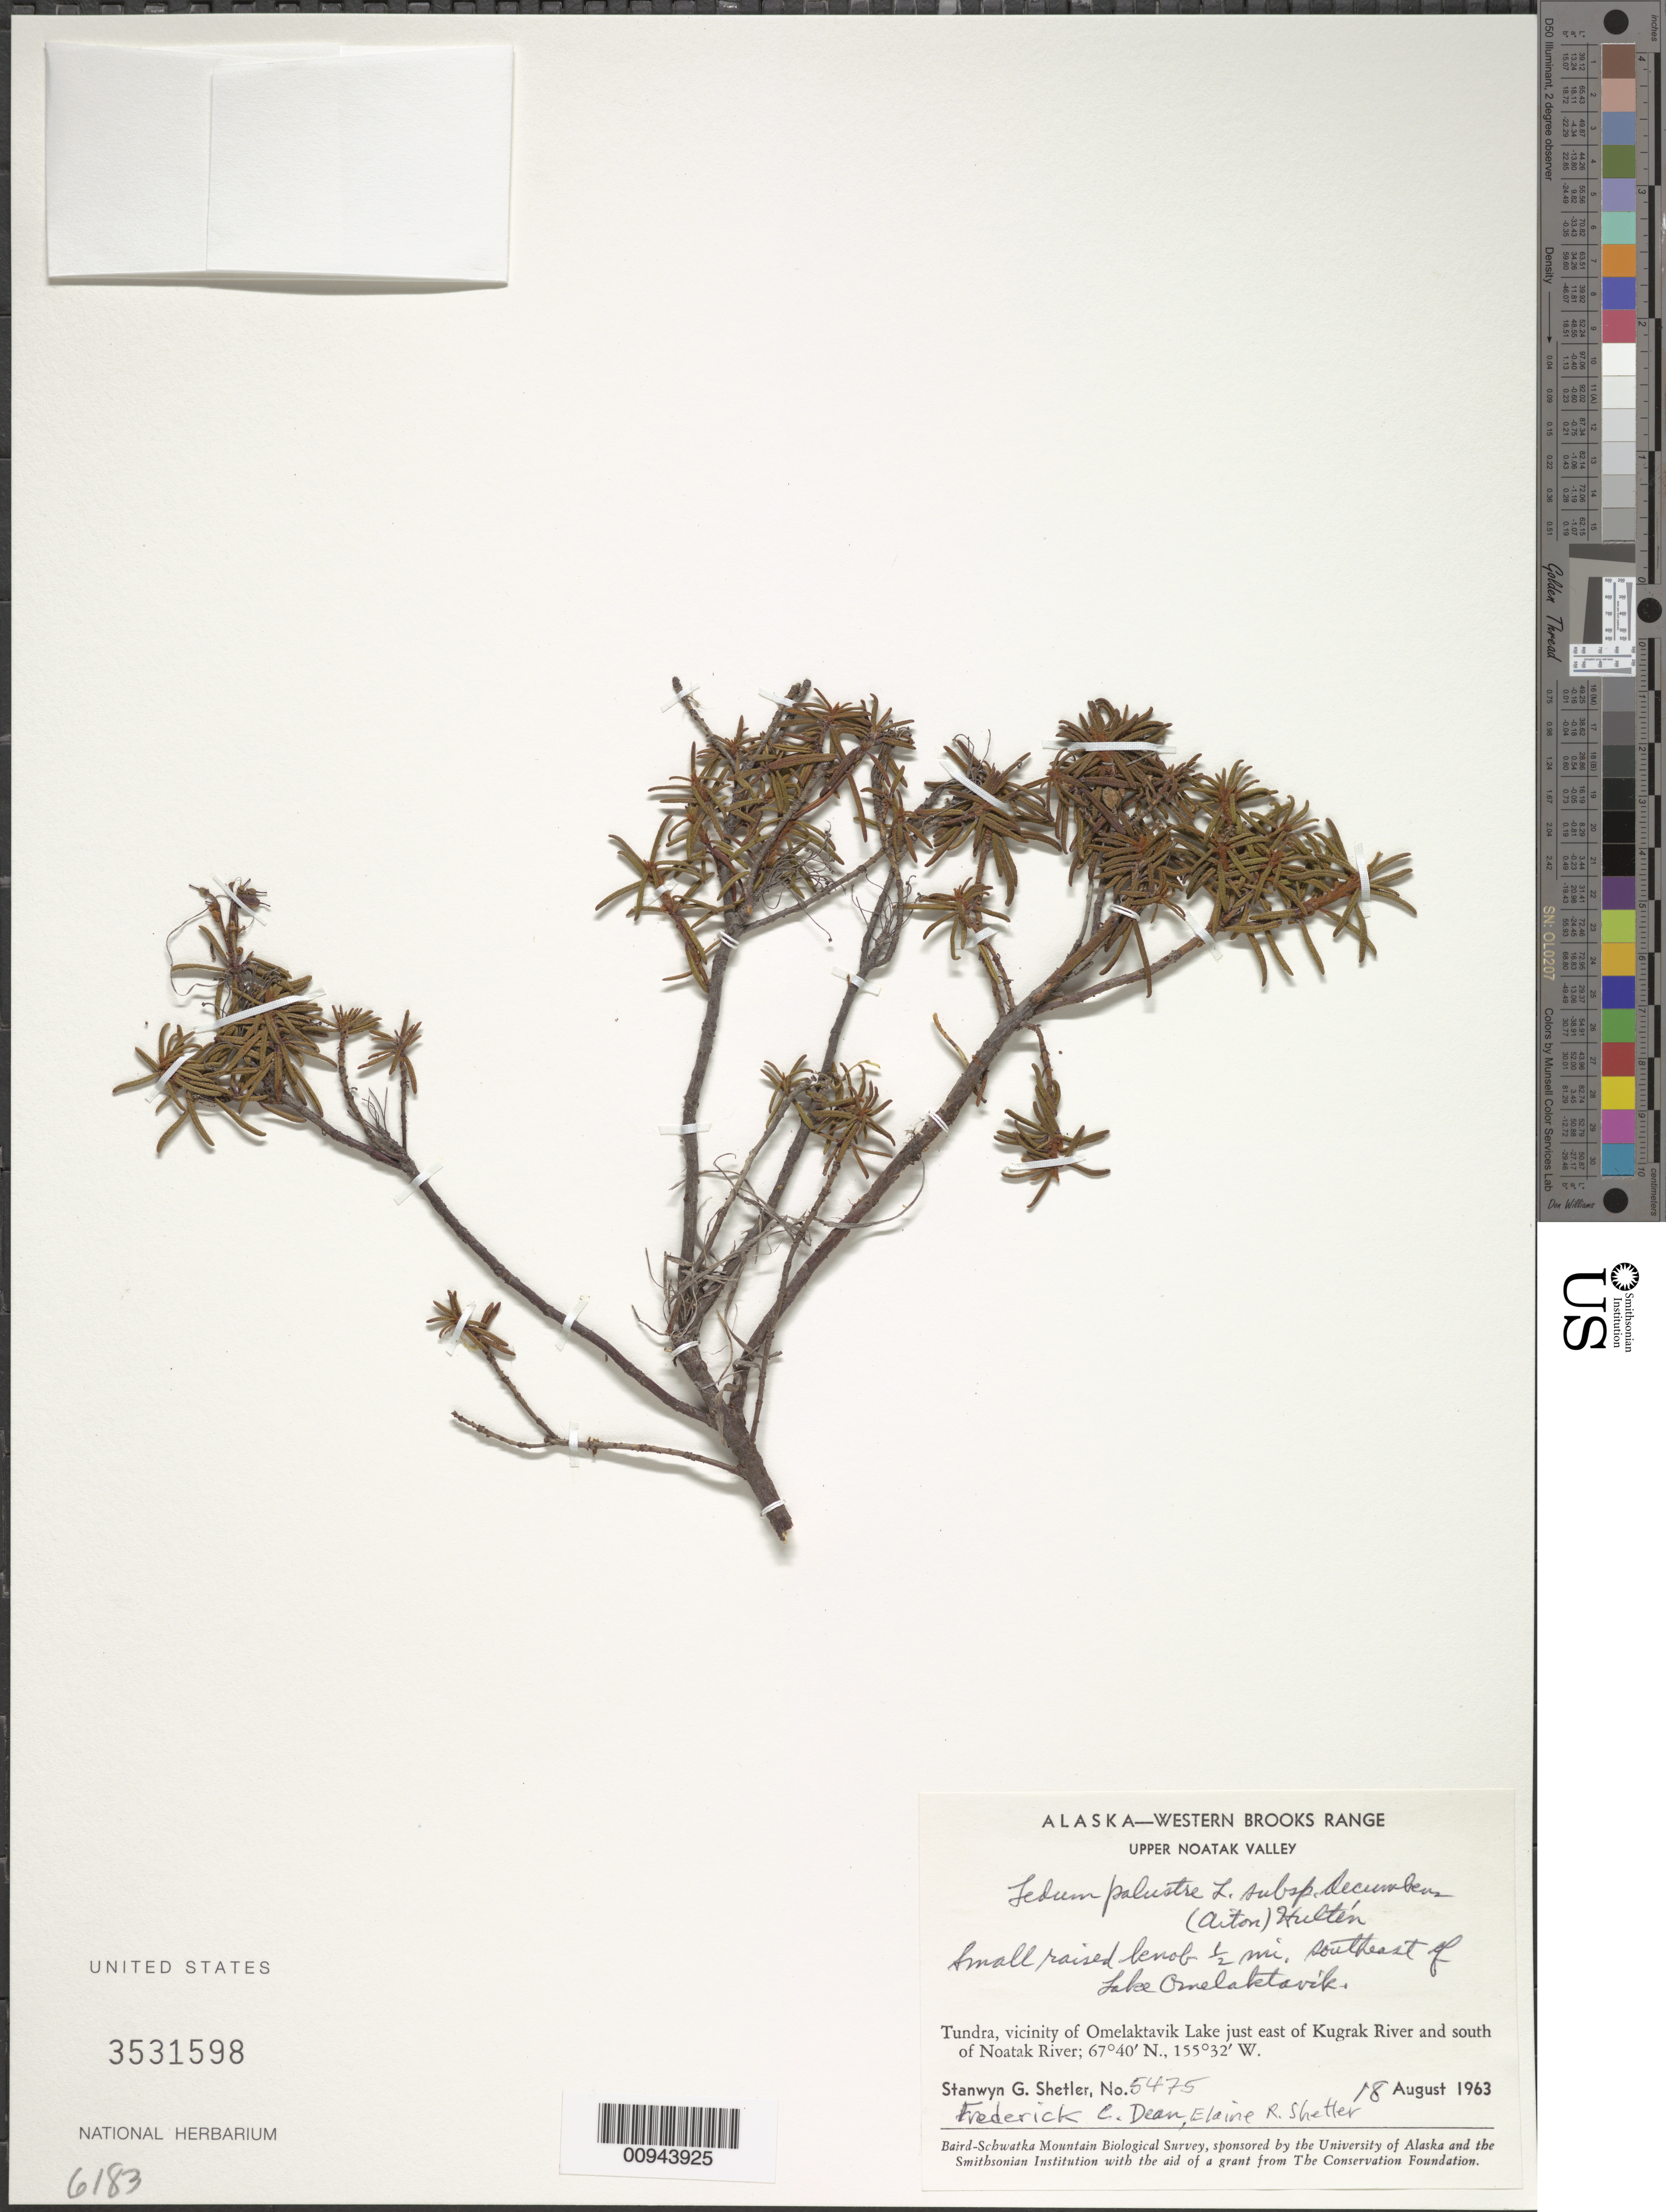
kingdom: Plantae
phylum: Tracheophyta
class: Magnoliopsida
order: Ericales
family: Ericaceae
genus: Ledum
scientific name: Ledum palustre subsp. decumbens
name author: (Aiton) Hultén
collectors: S. Shetler, F. C. Dean & E. R. Shetler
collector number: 5475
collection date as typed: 18 Aug 1963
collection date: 1963-08-18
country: United States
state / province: Alaska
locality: Vicinity of Omelaktavik Lake just east of Kugrak River and south of Noatak River. Western Brooks Range, Upper Noatak Valley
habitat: Tundra. Small raised knob 0.5 mi. southeast of Lake Omelaktavik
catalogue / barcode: US 3531598